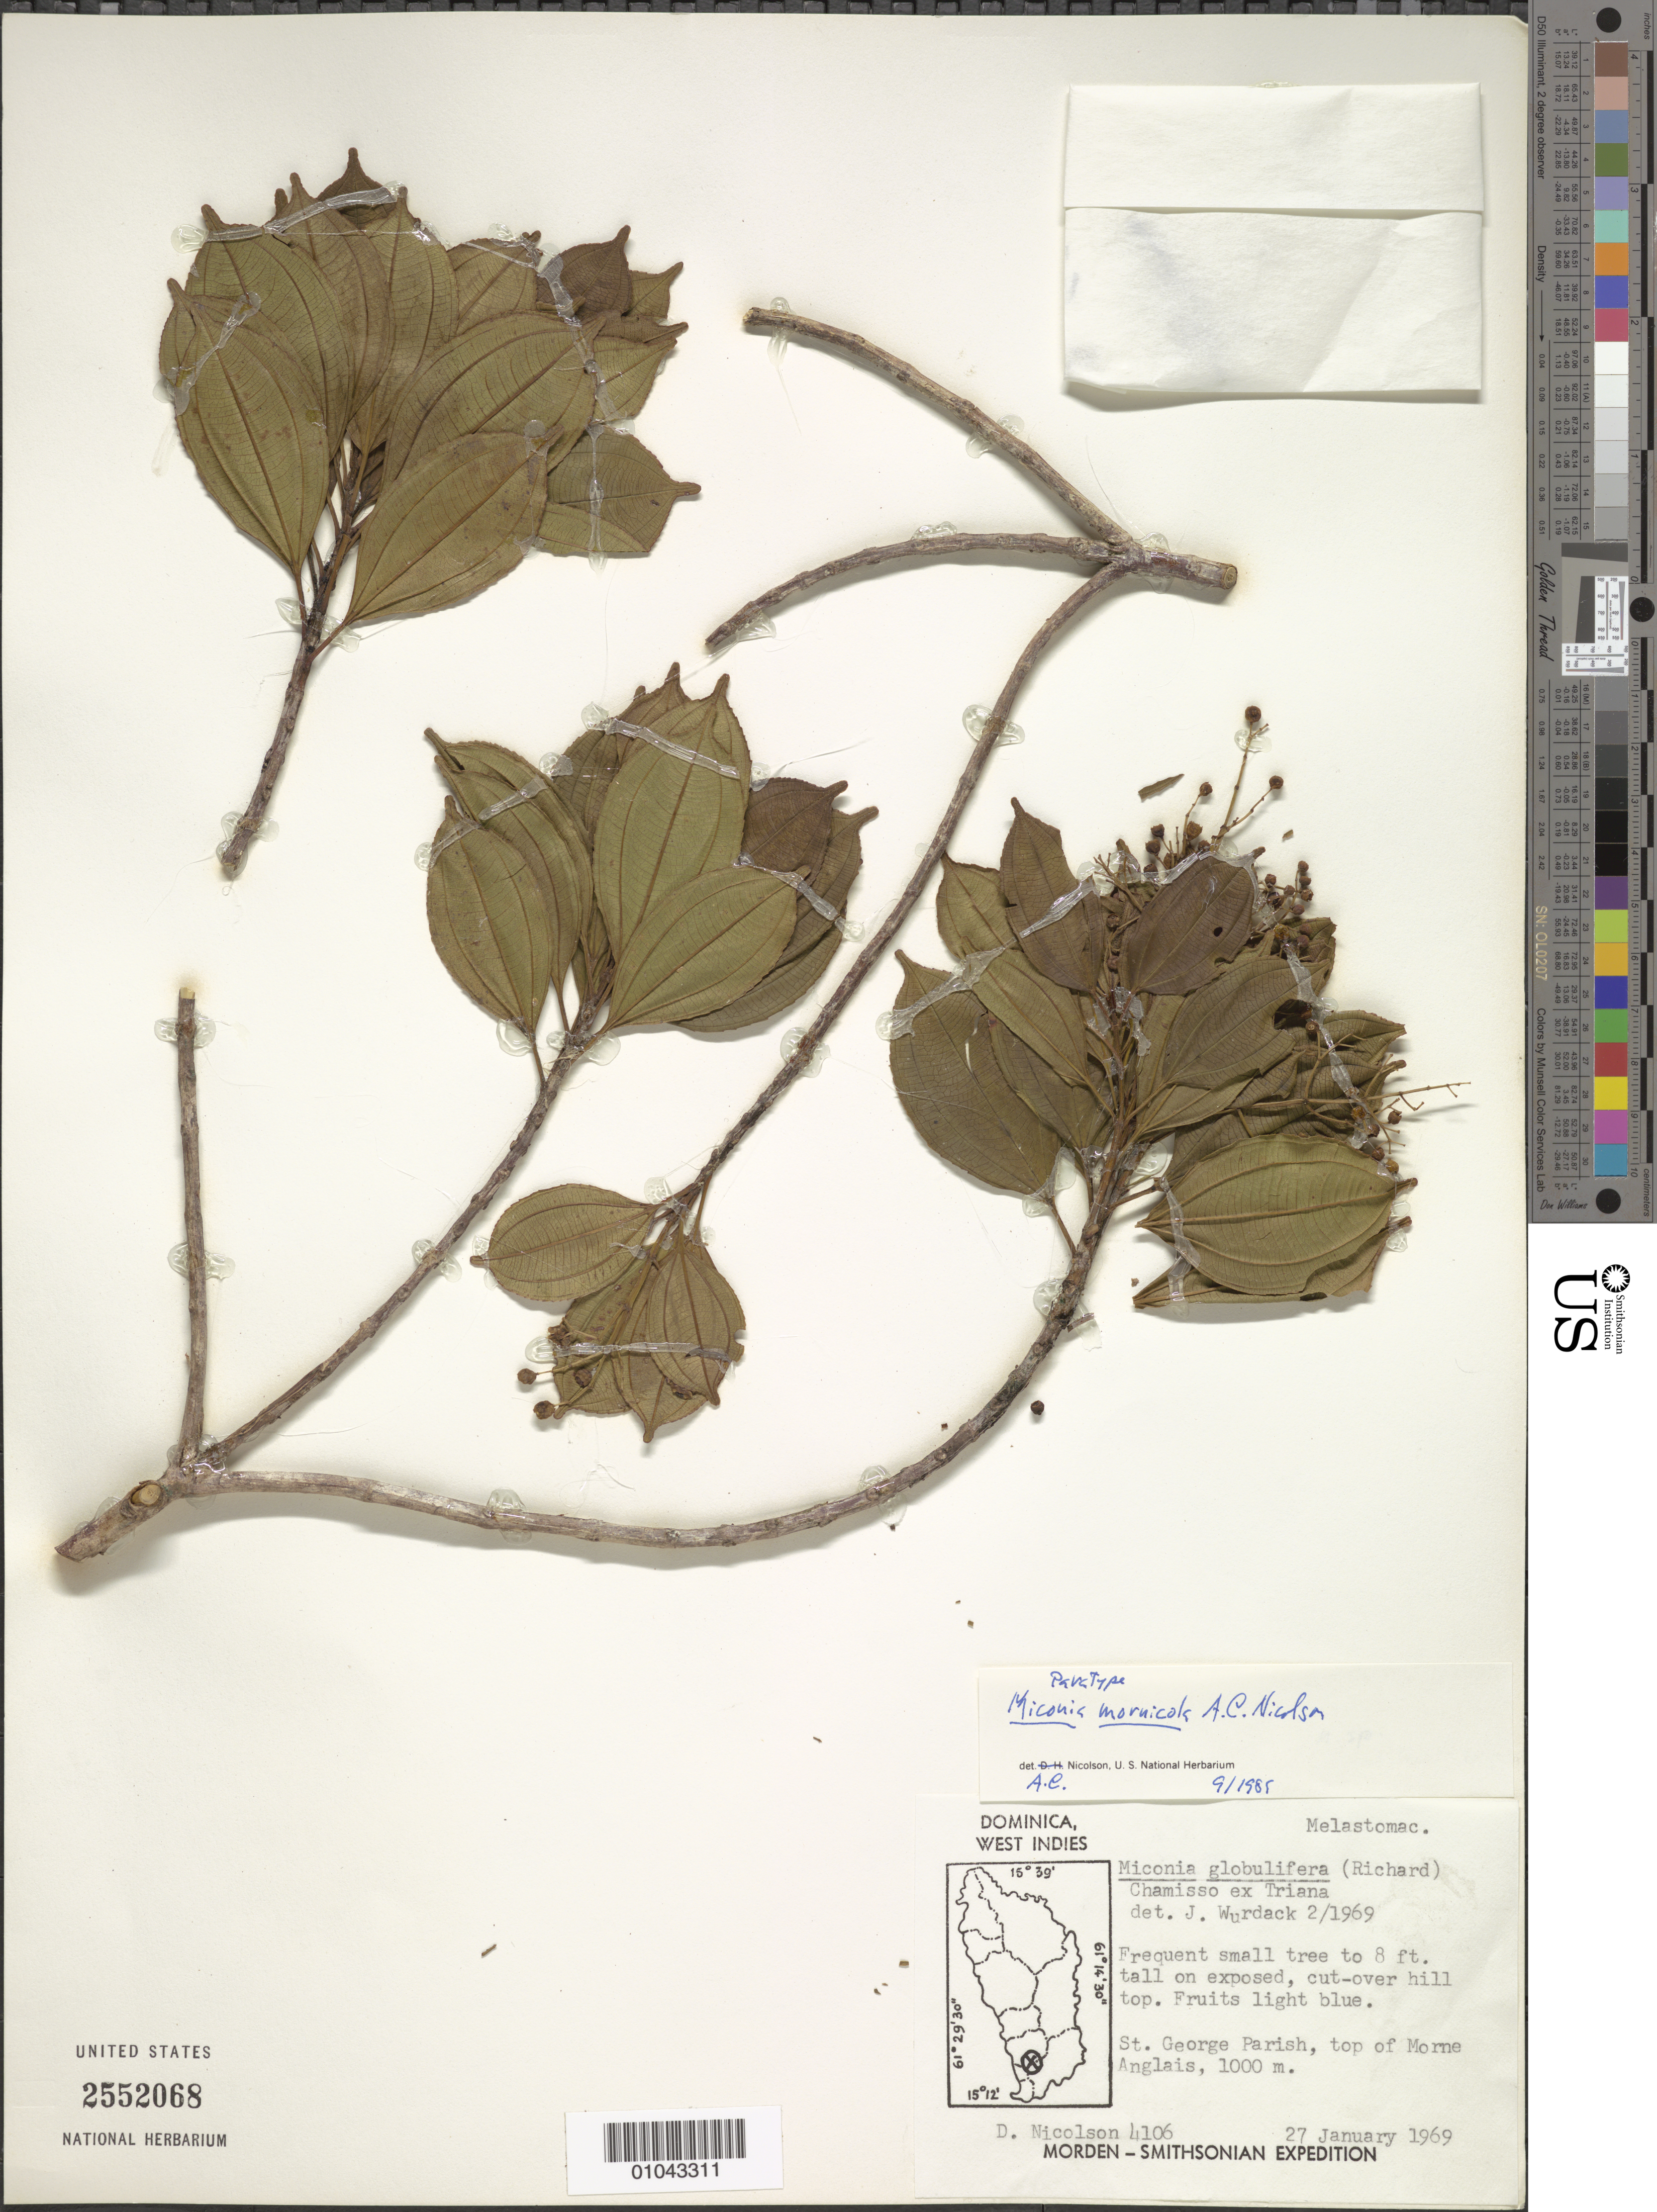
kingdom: Plantae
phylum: Tracheophyta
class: Magnoliopsida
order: Myrtales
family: Melastomataceae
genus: Miconia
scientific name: Miconia mornicola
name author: A.C. Nicolson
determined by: Nicolson, Alice C.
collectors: D. H. Nicolson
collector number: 4106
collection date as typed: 27 Jan 1969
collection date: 1969-01-27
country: Dominica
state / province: St. George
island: Dominica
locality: Morne Anglais, top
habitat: On exposed, cut-over hill top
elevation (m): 1000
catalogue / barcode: US 2552068